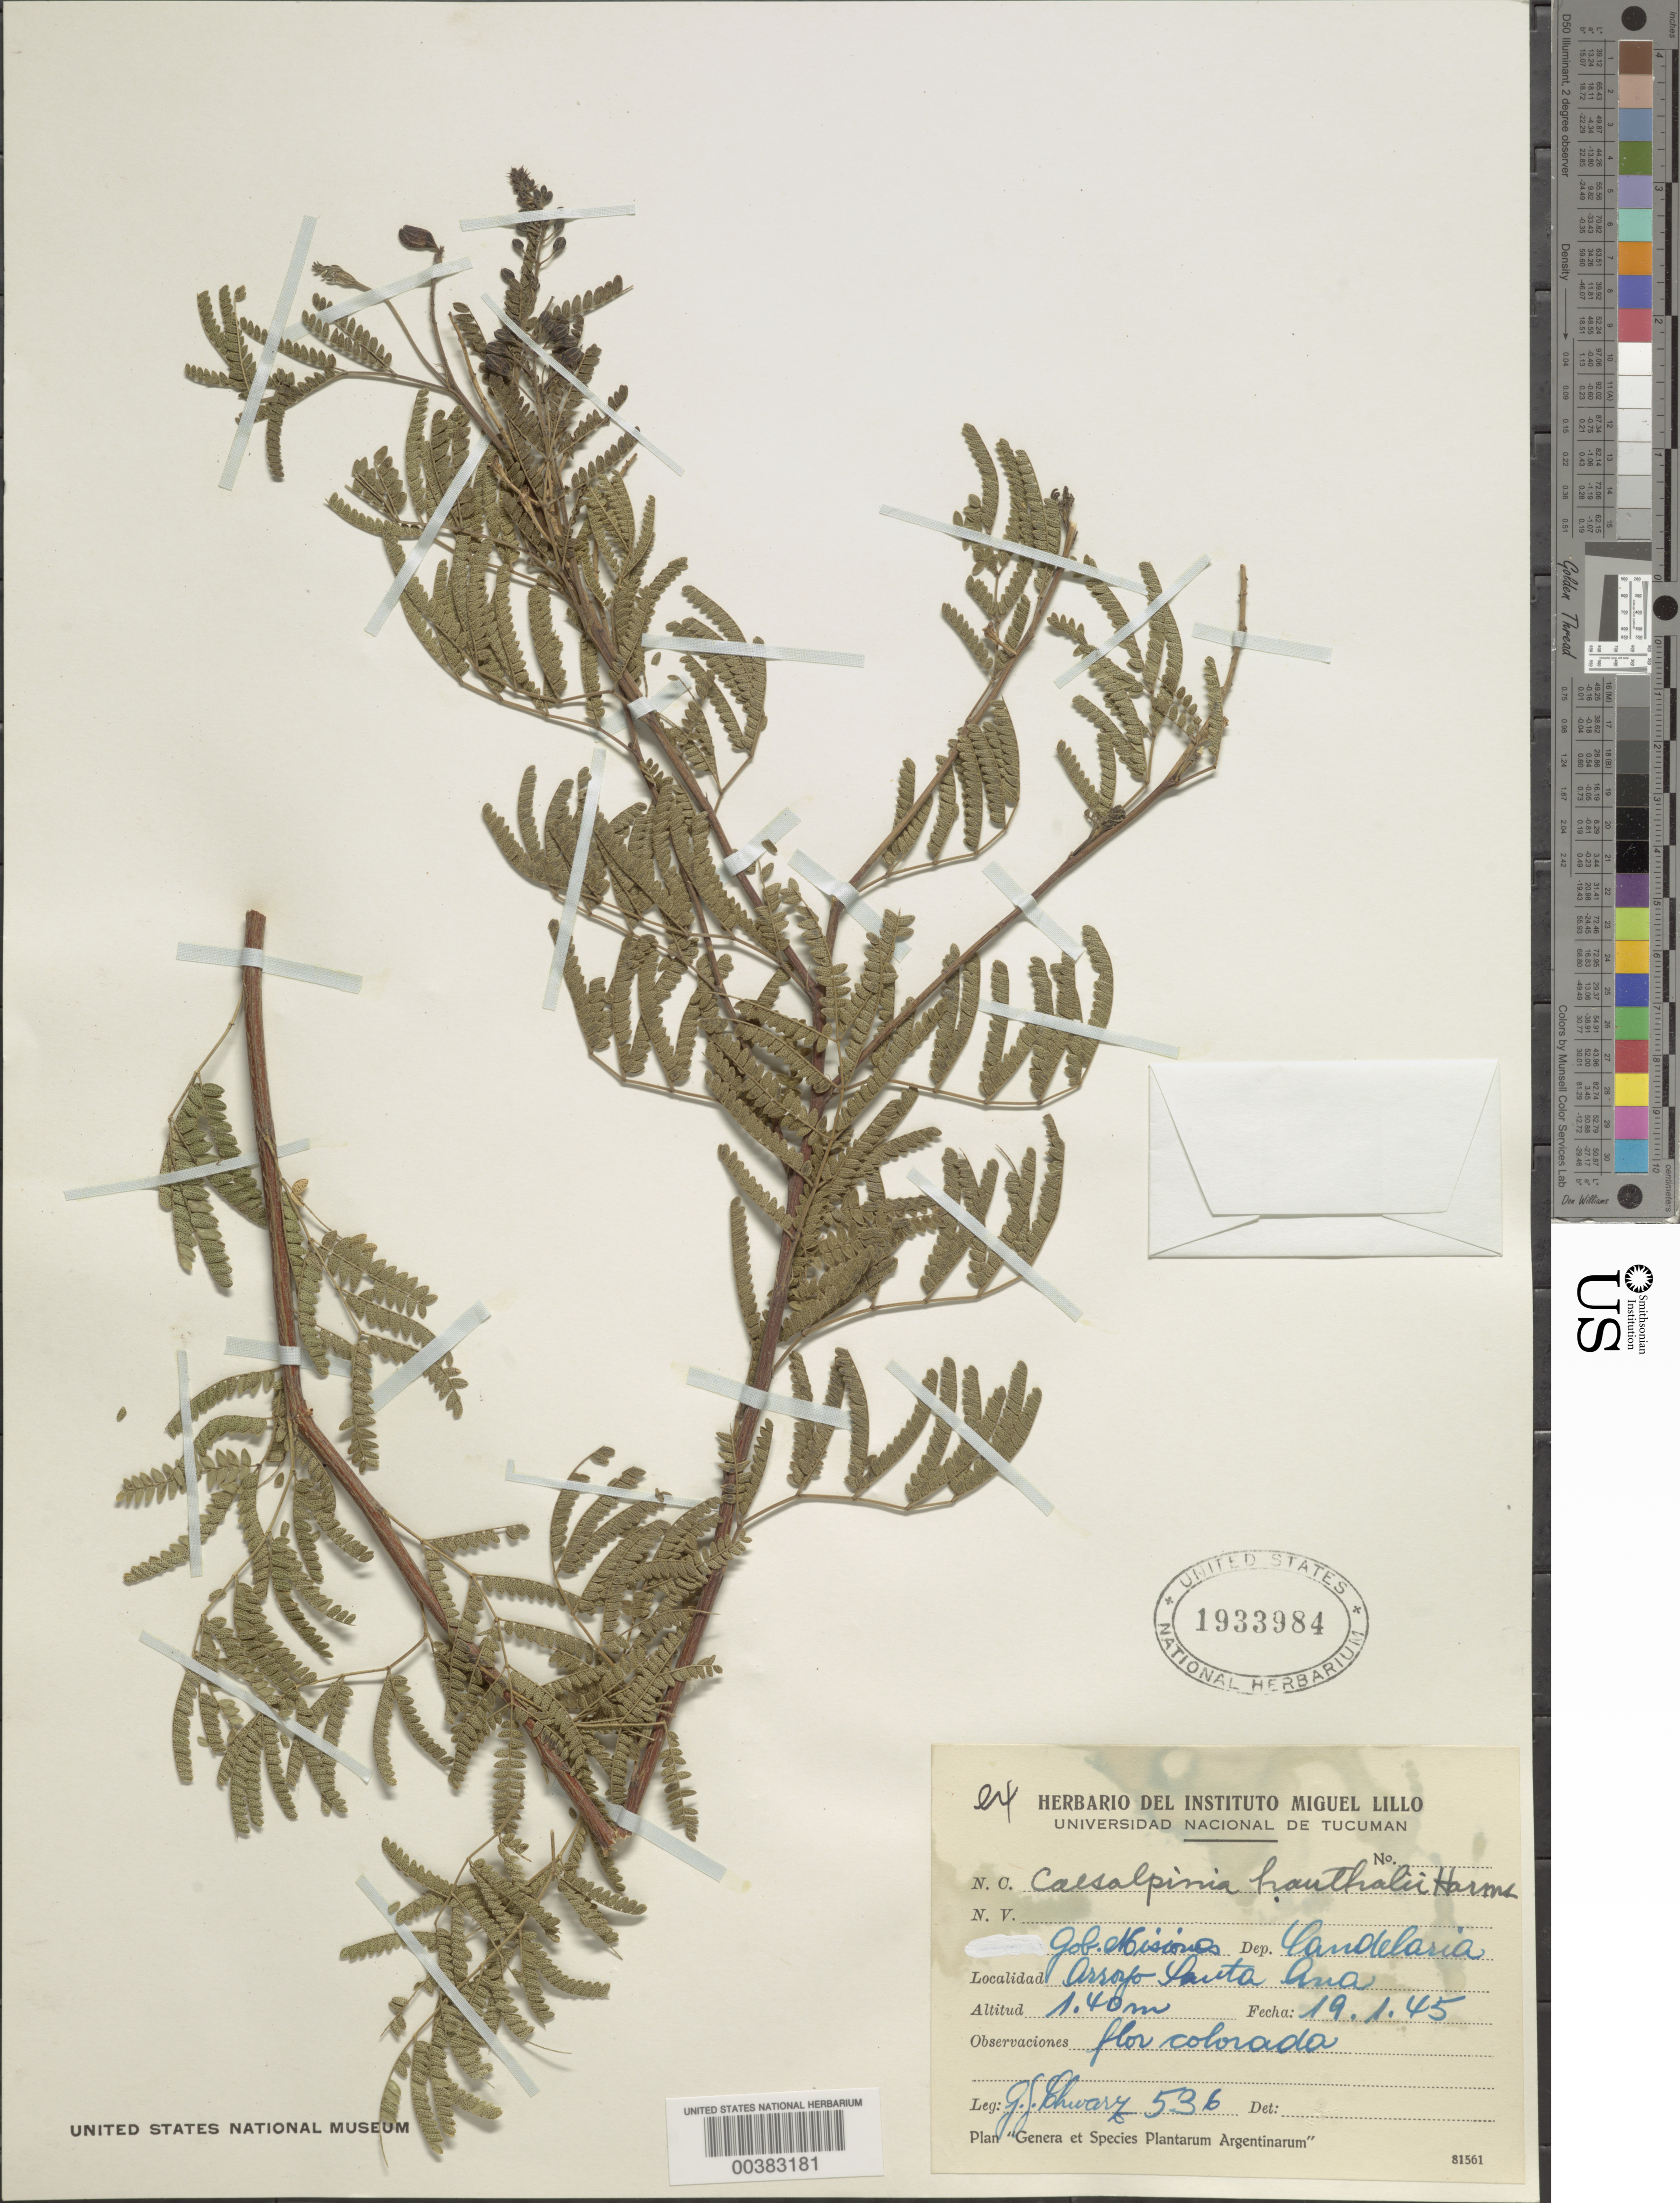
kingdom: Plantae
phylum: Tracheophyta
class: Magnoliopsida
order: Fabales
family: Fabaceae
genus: Pomaria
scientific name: Pomaria rubicunda var. hauthalii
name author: (Harms) B.B. Simpson & G.P. Lewis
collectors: G. Schwarz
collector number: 536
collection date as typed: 19 Jan 1945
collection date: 1945-01-19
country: Argentina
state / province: Misiones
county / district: Candelaria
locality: Arroyo Santa Ana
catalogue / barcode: US 1933984